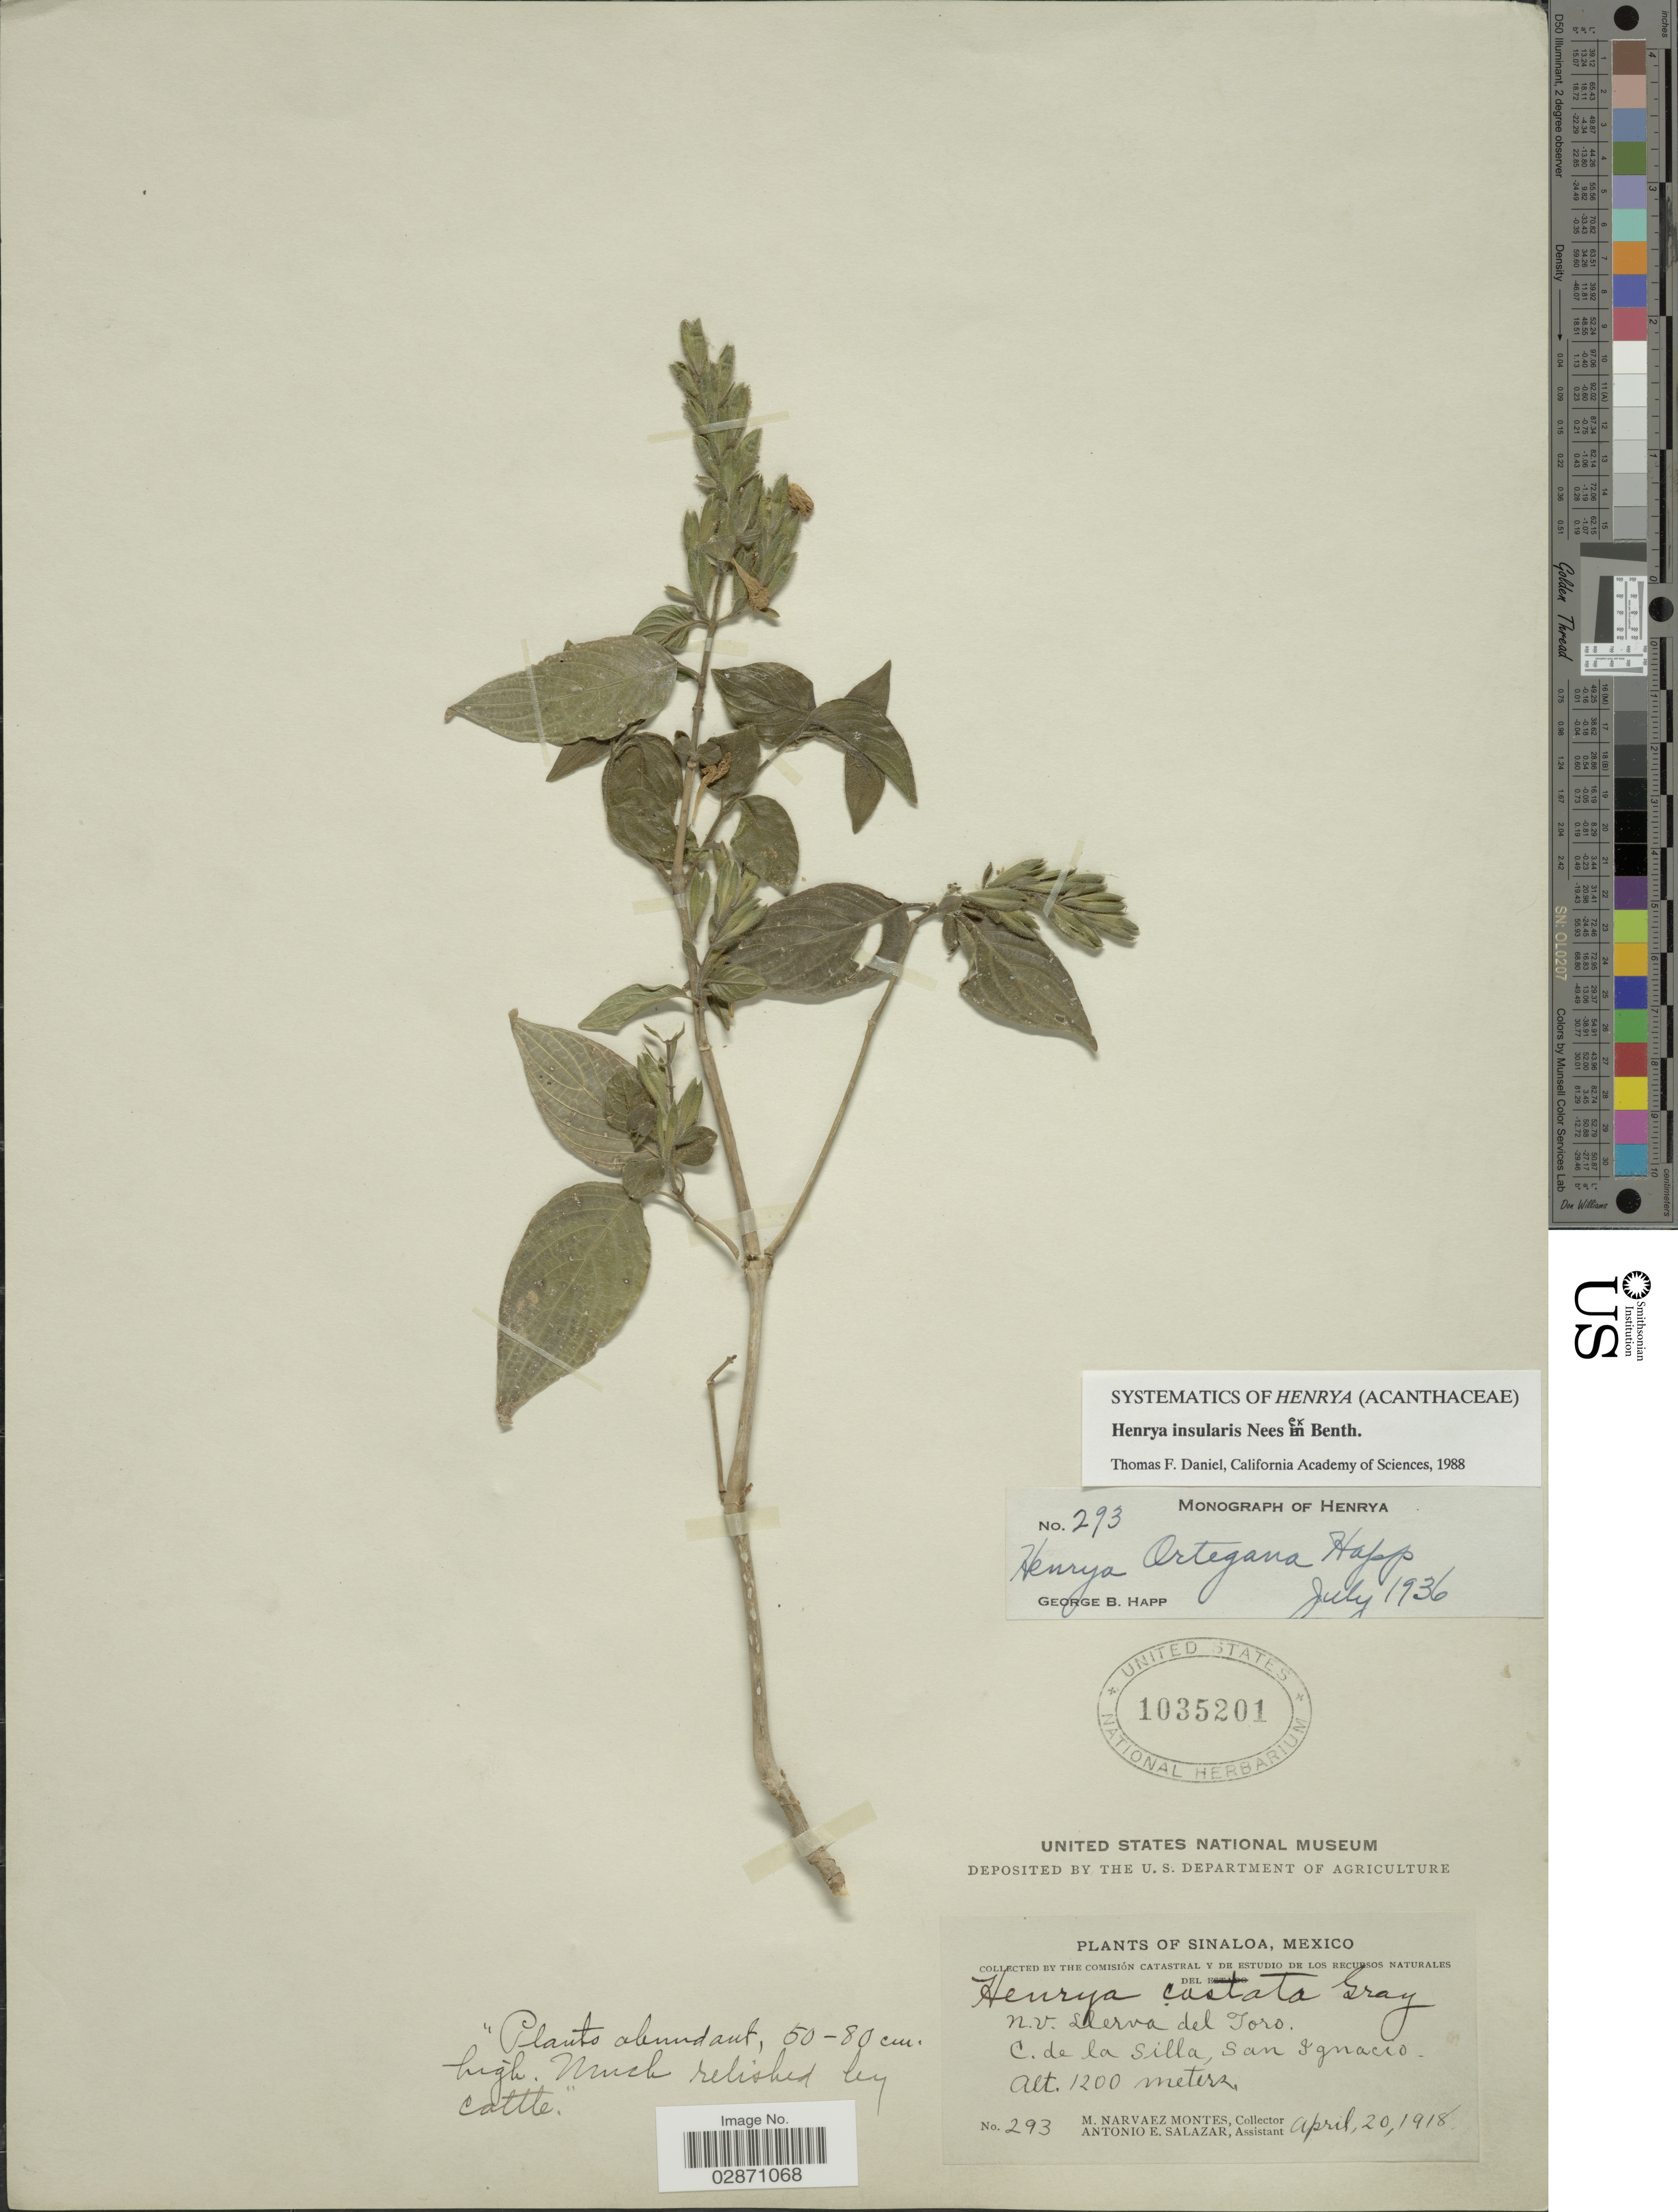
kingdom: Plantae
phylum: Tracheophyta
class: Magnoliopsida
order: Lamiales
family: Acanthaceae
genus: Henrya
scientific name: Henrya insularis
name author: Nees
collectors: M. Narvaez-Montes & A. E. Salazar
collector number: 293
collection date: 1918-04-20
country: Mexico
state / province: Sinaloa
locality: N.v. Llerva del Toro. C. de la Silla, San Ignacio.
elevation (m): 1200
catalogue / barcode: US 1035201